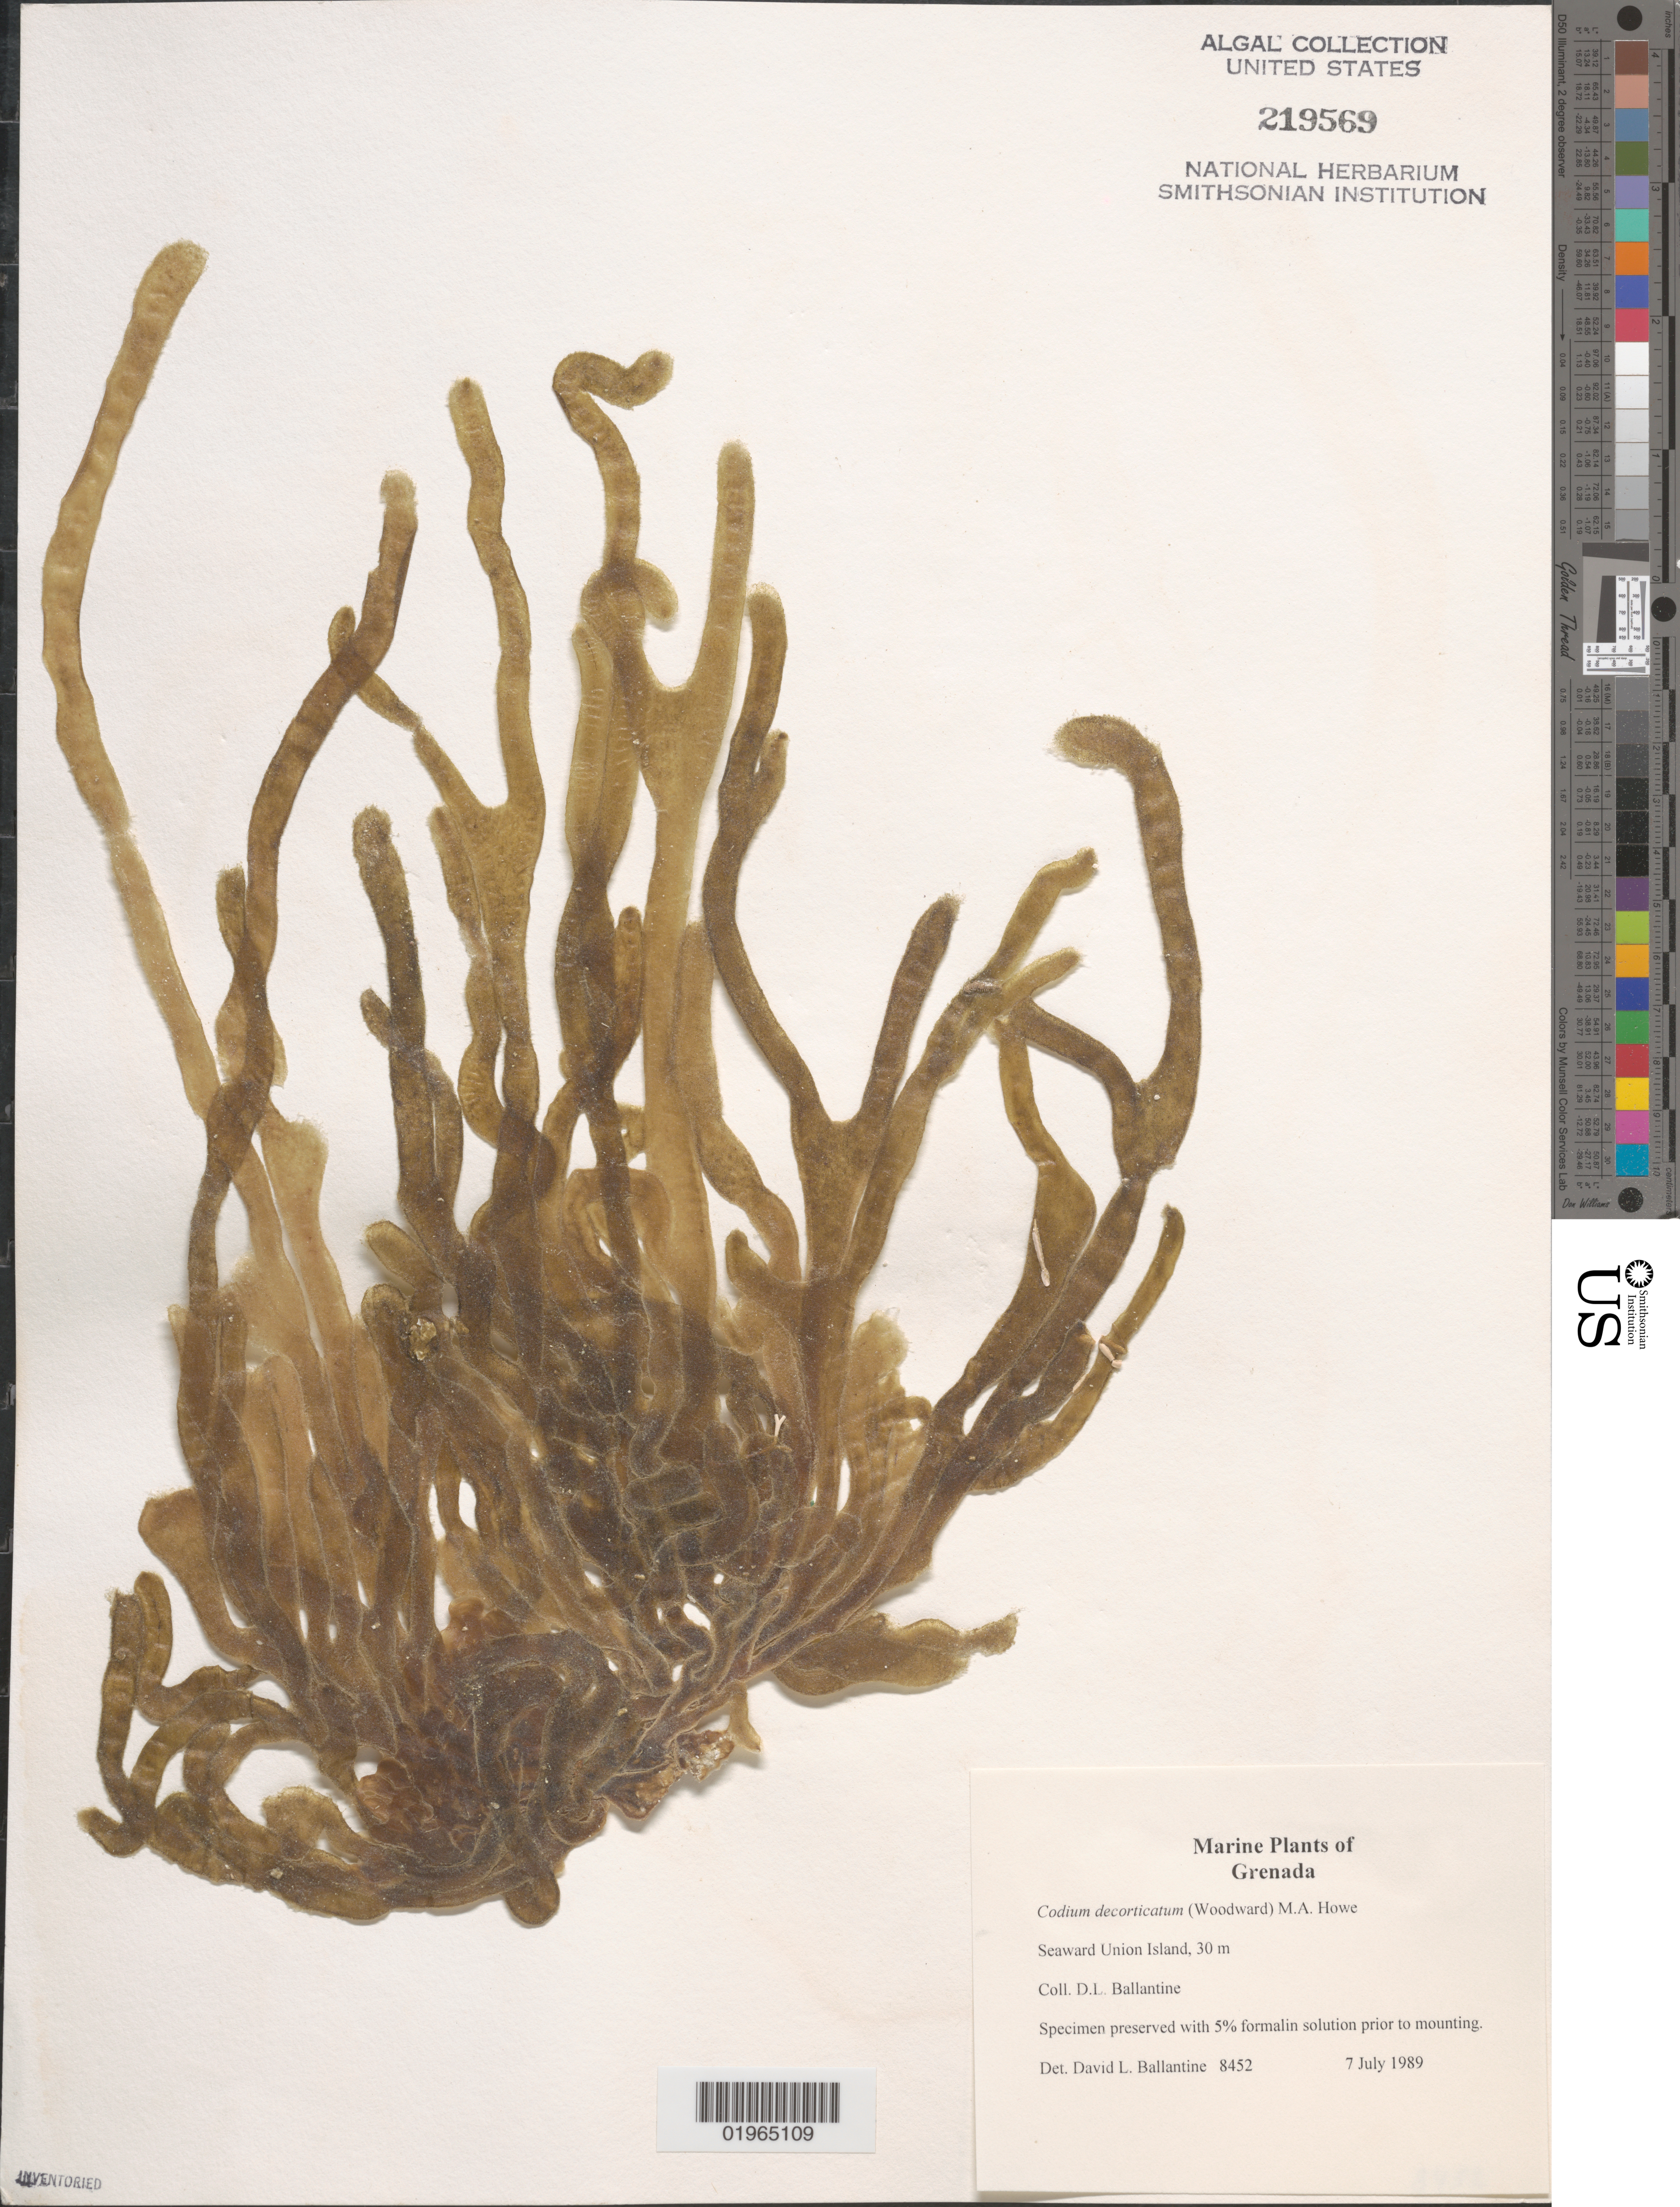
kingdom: Plantae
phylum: Chlorophyta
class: Ulvophyceae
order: Bryopsidales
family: Codiaceae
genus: Codium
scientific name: Codium decorticatum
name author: (Woodw.) M. Howe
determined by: Ballantine, D. L.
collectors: D.L. Ballantine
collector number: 8452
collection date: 1989-07-07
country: Grenada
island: Seaward Union Island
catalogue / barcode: US 219569